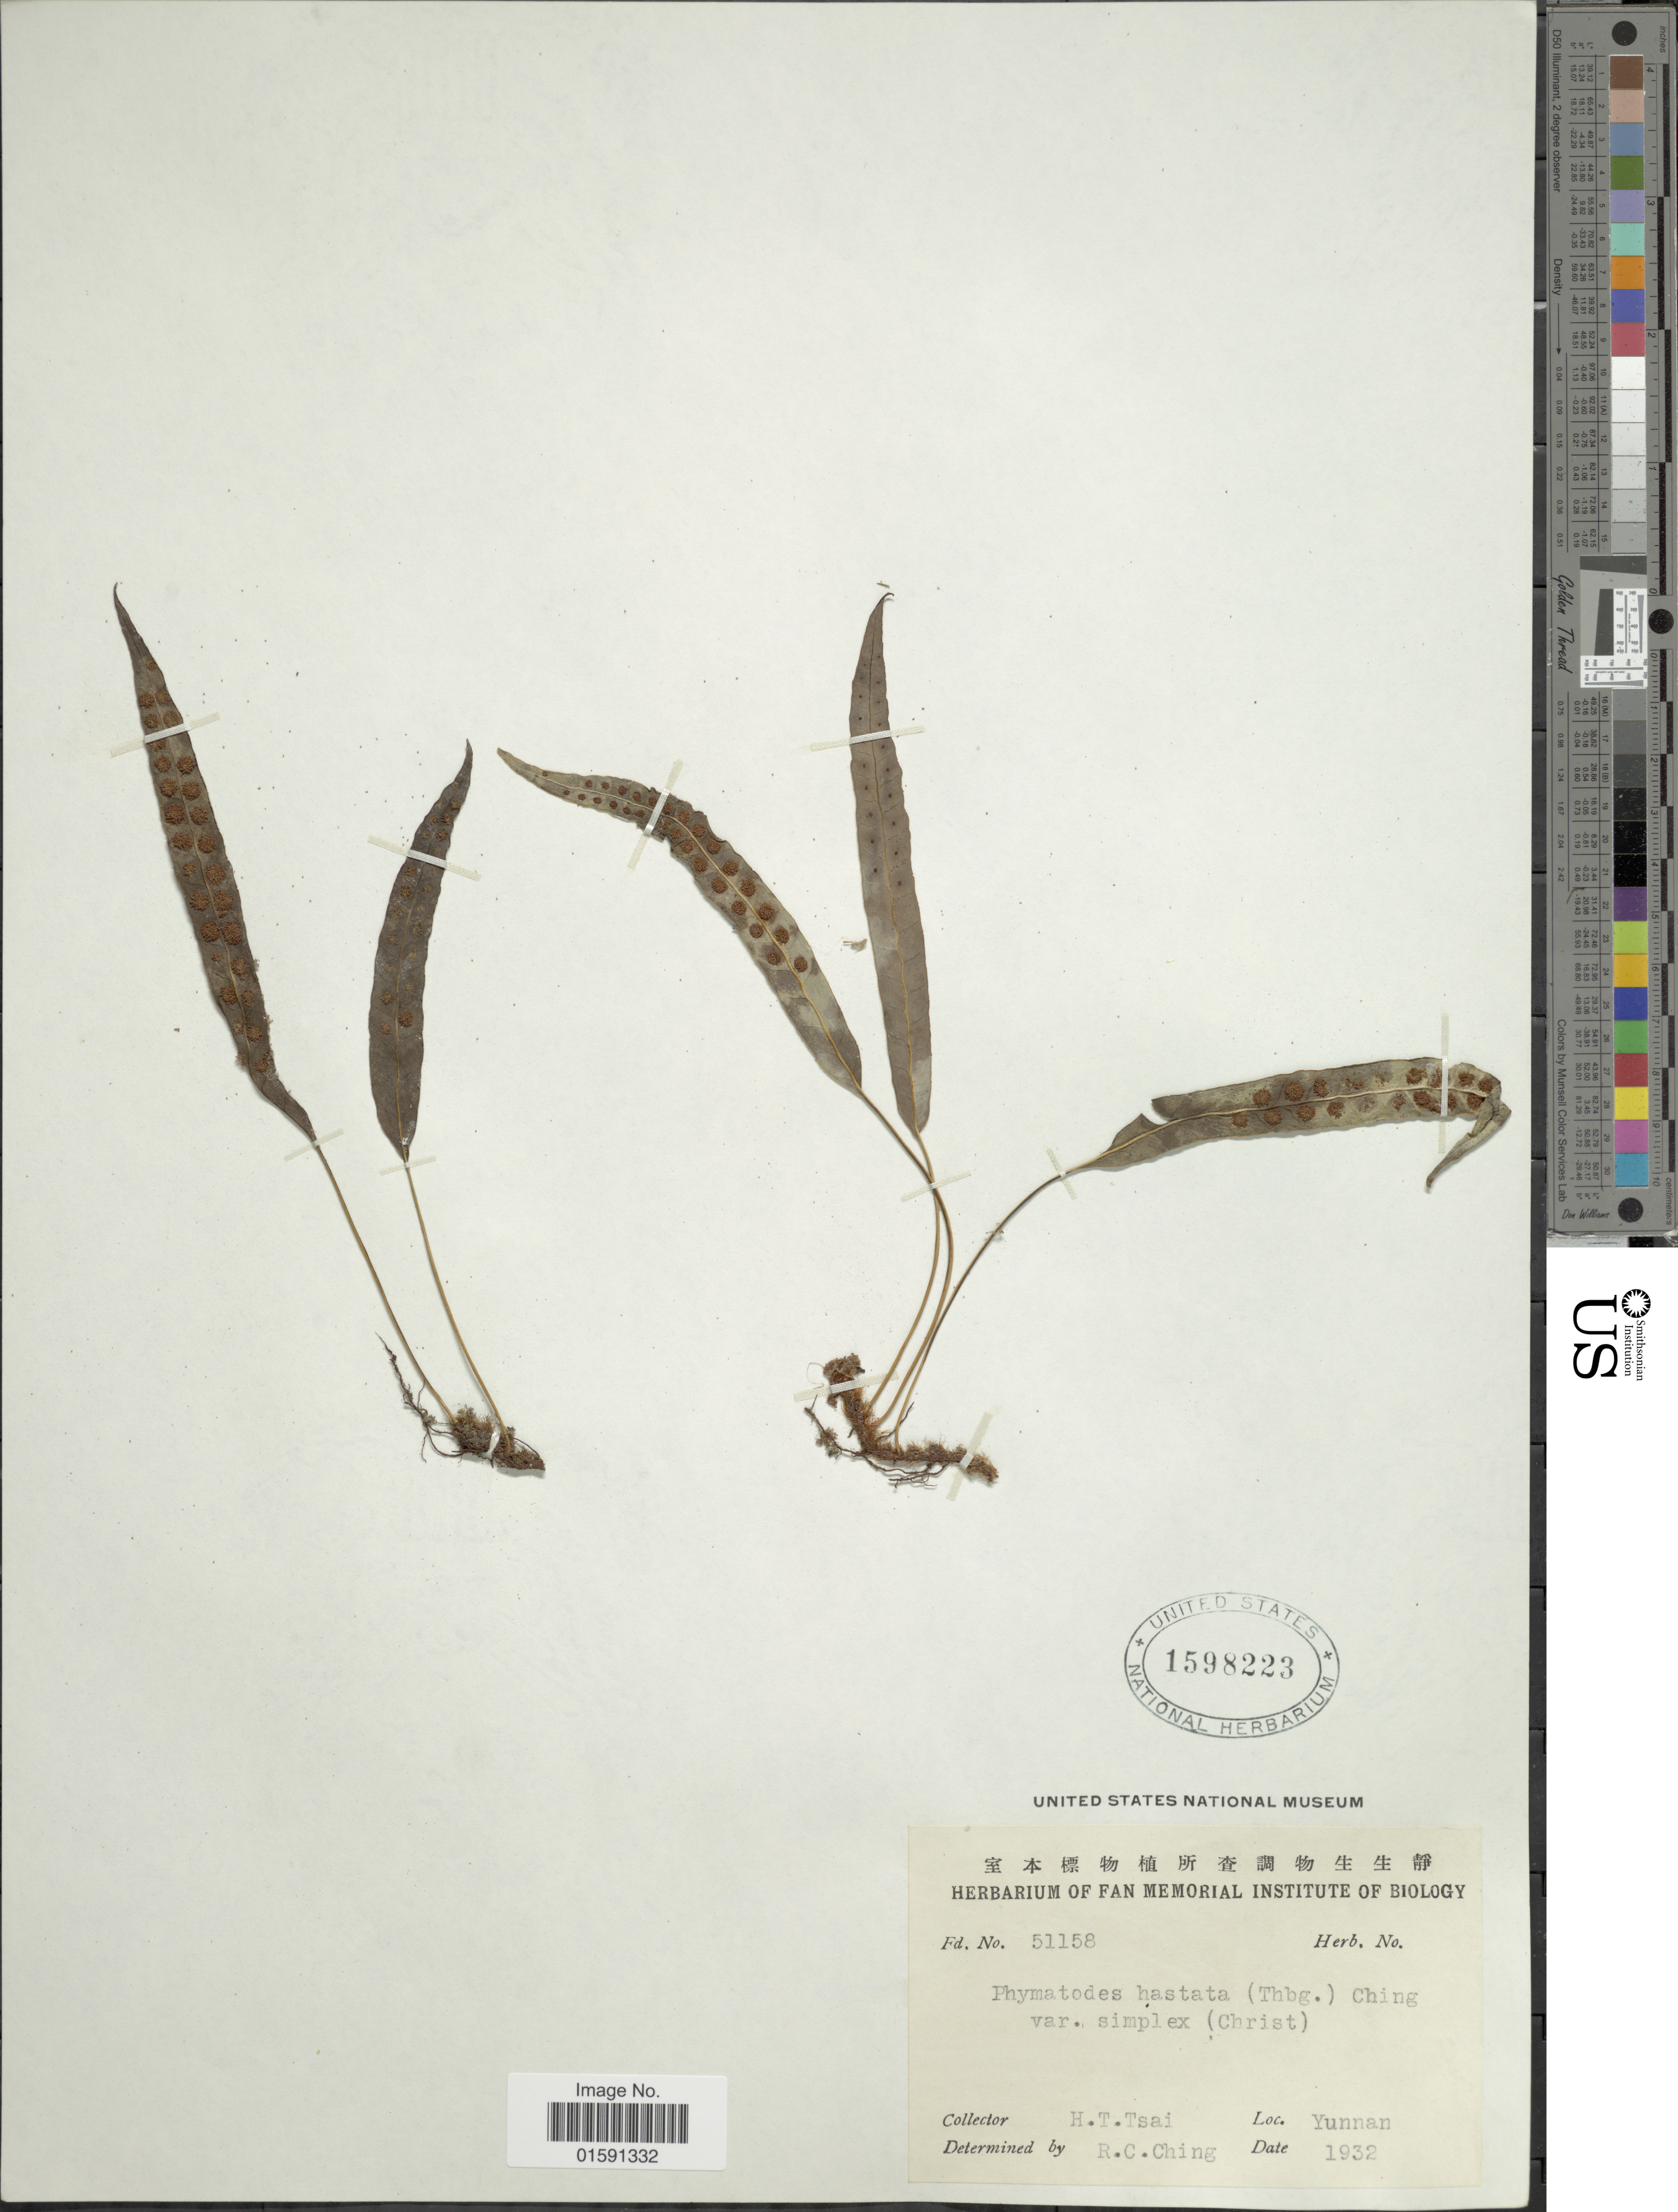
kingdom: Plantae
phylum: Tracheophyta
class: Polypodiopsida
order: Polypodiales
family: Polypodiaceae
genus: Selliguea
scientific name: Selliguea hastata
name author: (Thunb.) Fraser-Jenk.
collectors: H. Tsai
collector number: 51158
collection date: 1932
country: China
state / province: Yunnan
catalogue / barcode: US 1598223